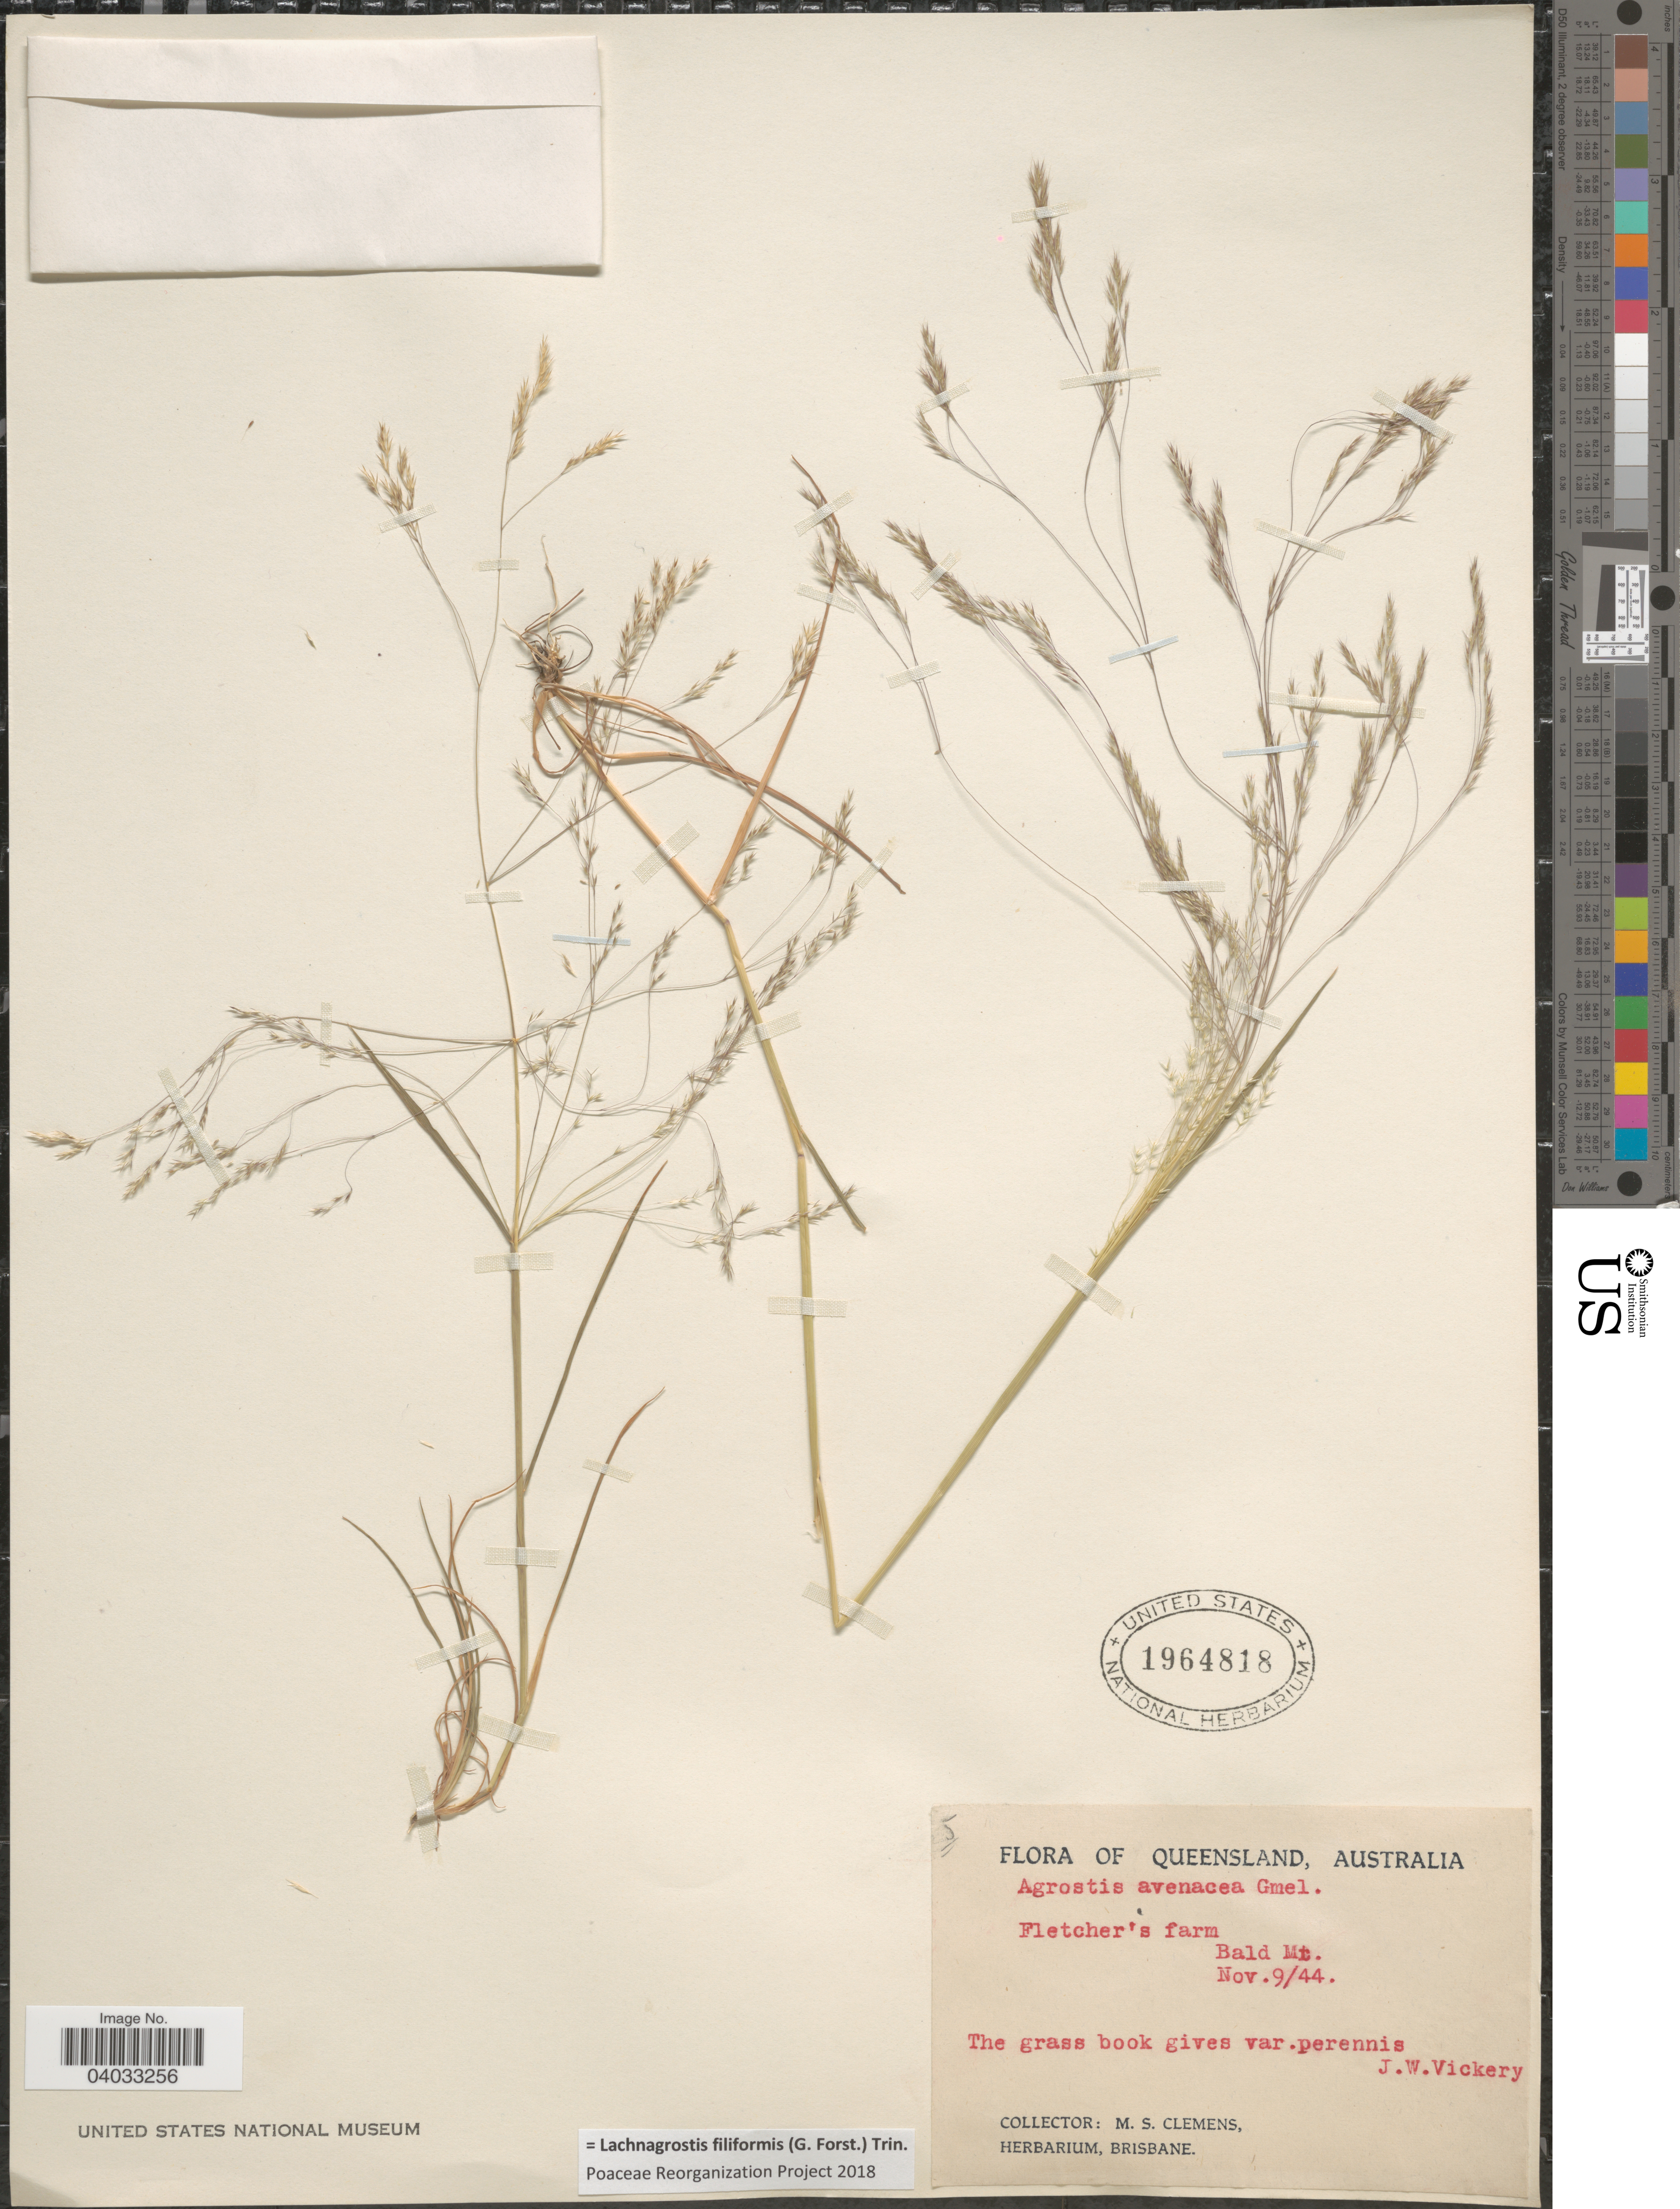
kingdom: Plantae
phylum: Tracheophyta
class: Liliopsida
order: Poales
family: Poaceae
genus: Lachnagrostis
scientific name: Lachnagrostis filiformis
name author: (J.R. Forst.) Trin.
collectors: M. S. Clemens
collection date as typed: Transcribed d/m/y: 9/11/44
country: Australia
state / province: Queensland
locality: Fletcher's farm. Bald Mt.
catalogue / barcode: US 1964818